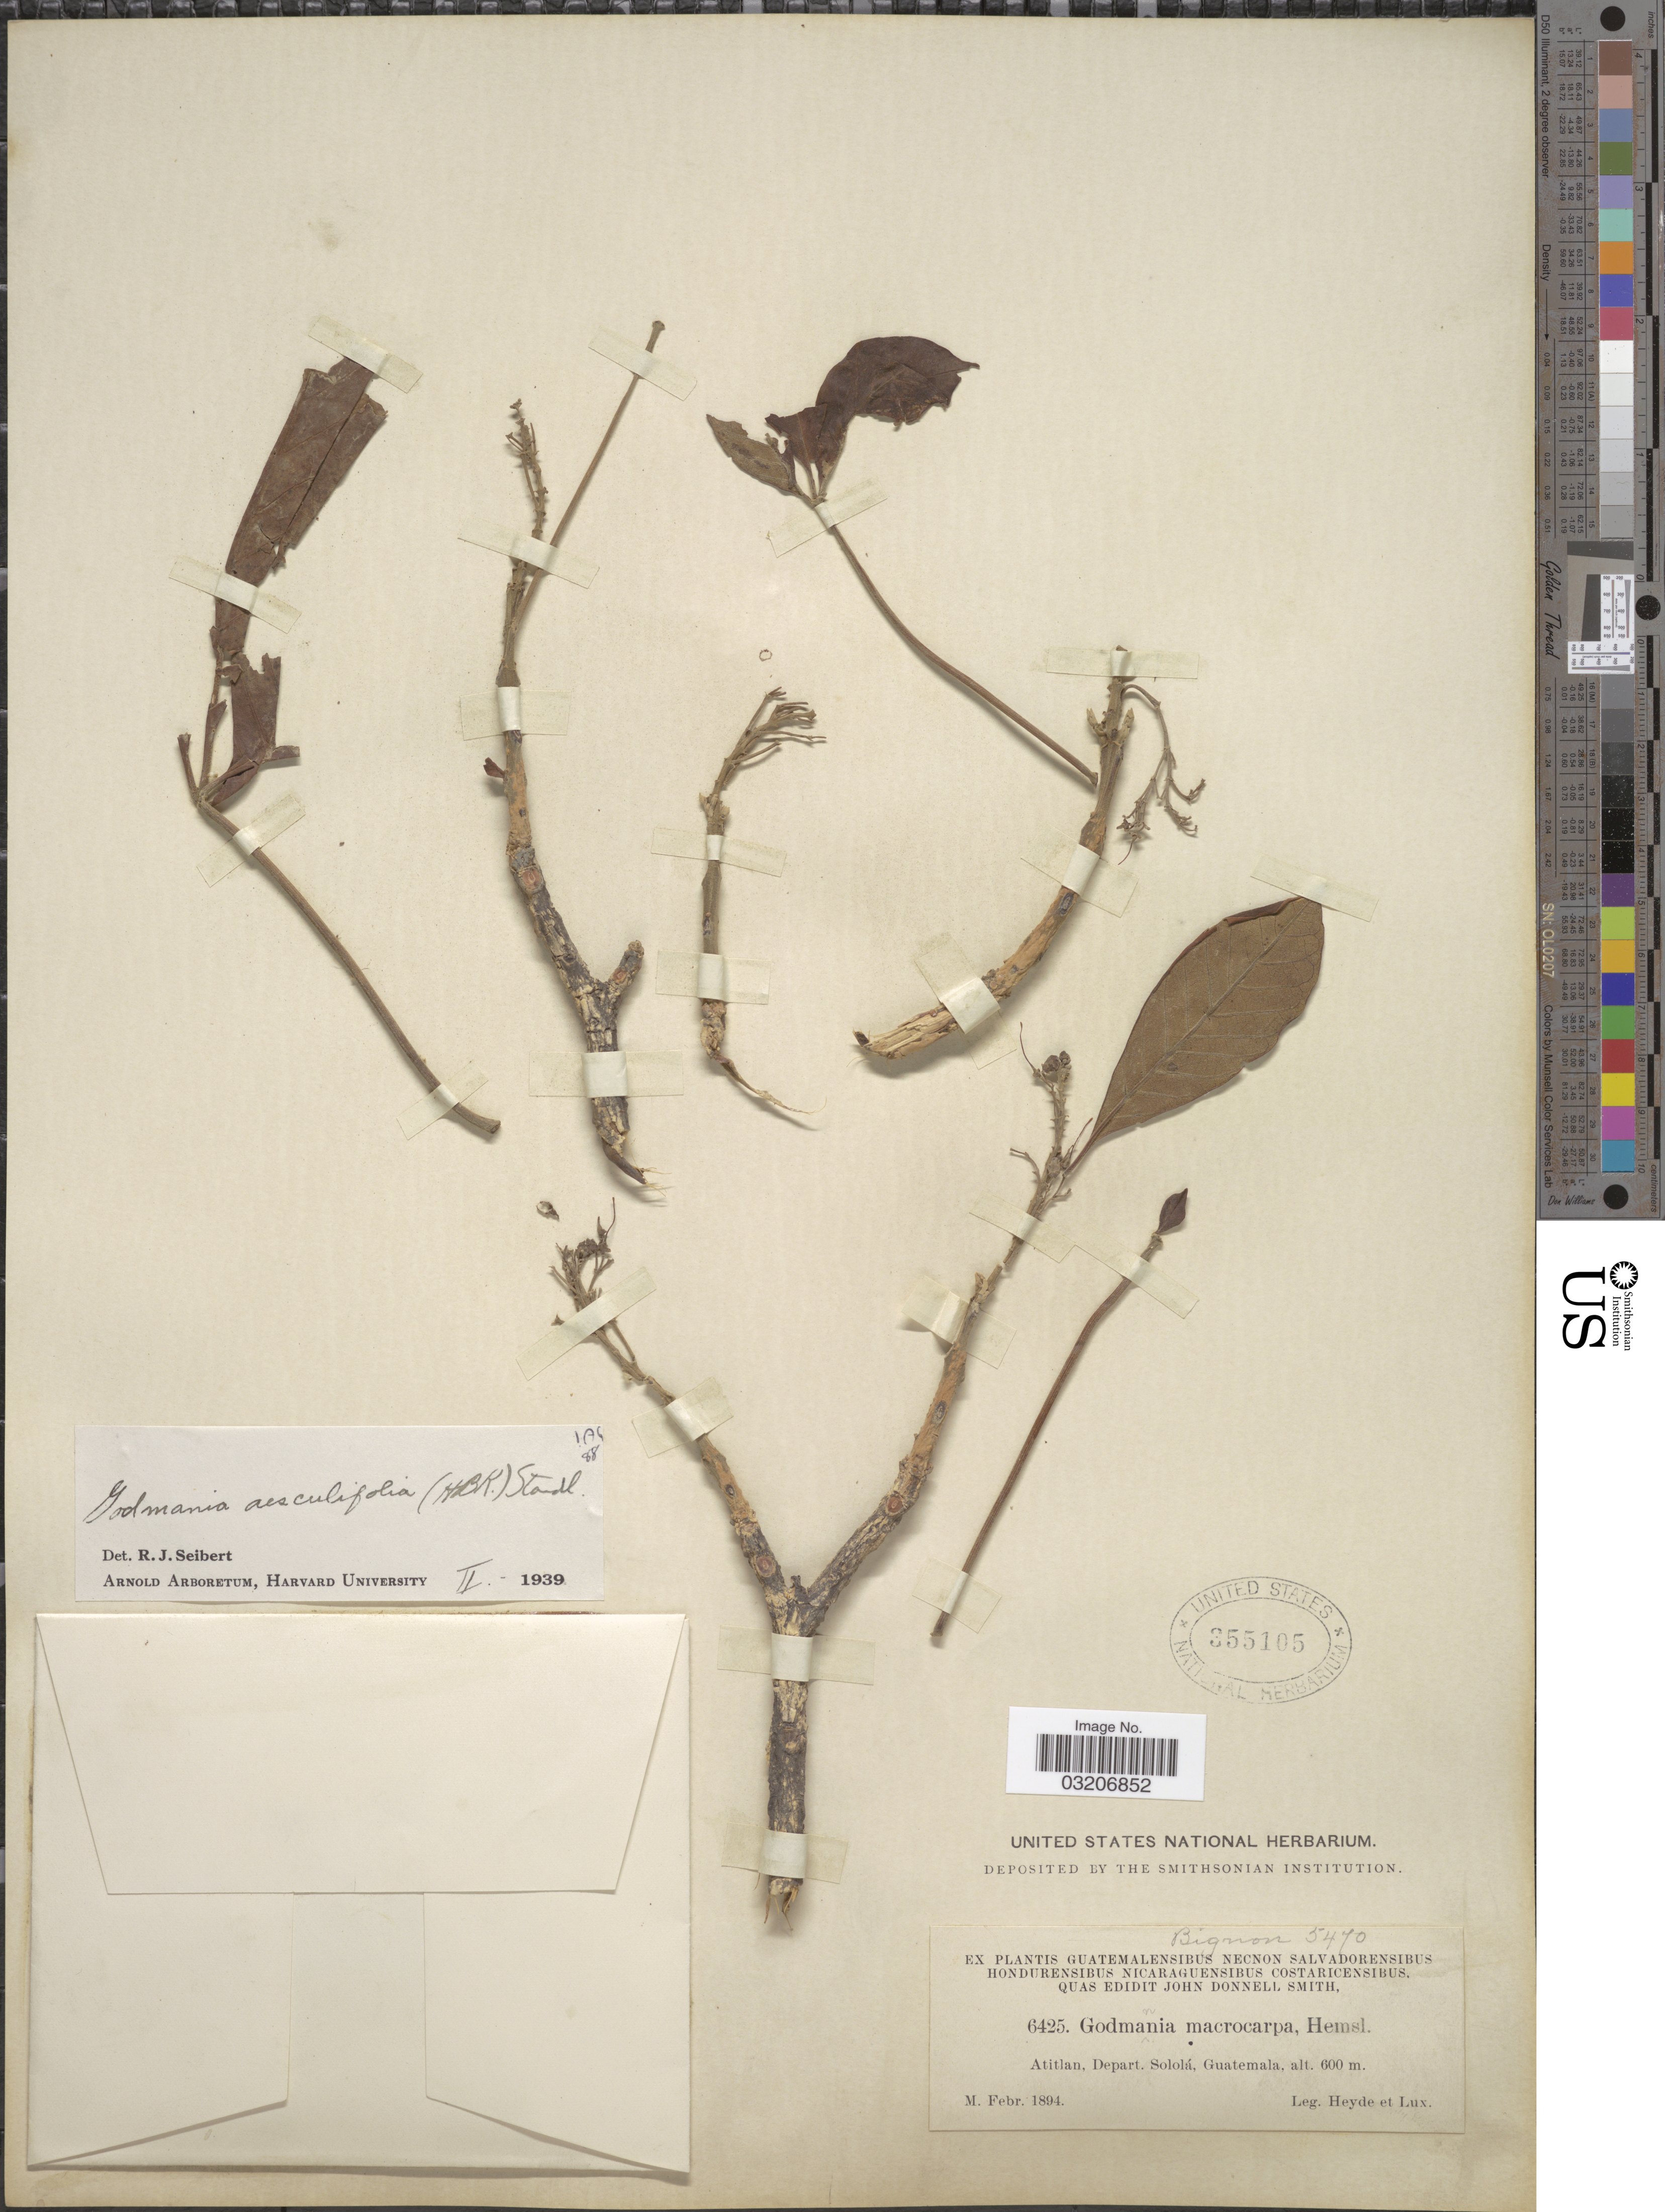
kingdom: Plantae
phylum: Tracheophyta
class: Magnoliopsida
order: Lamiales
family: Bignoniaceae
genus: Godmania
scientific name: Godmania aesculifolia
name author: Standl.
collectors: Heyde & Lux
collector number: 6425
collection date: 1894-02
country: Guatemala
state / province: Sololá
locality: Atitlan, Depart. Sololá.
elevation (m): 600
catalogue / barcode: US 355105